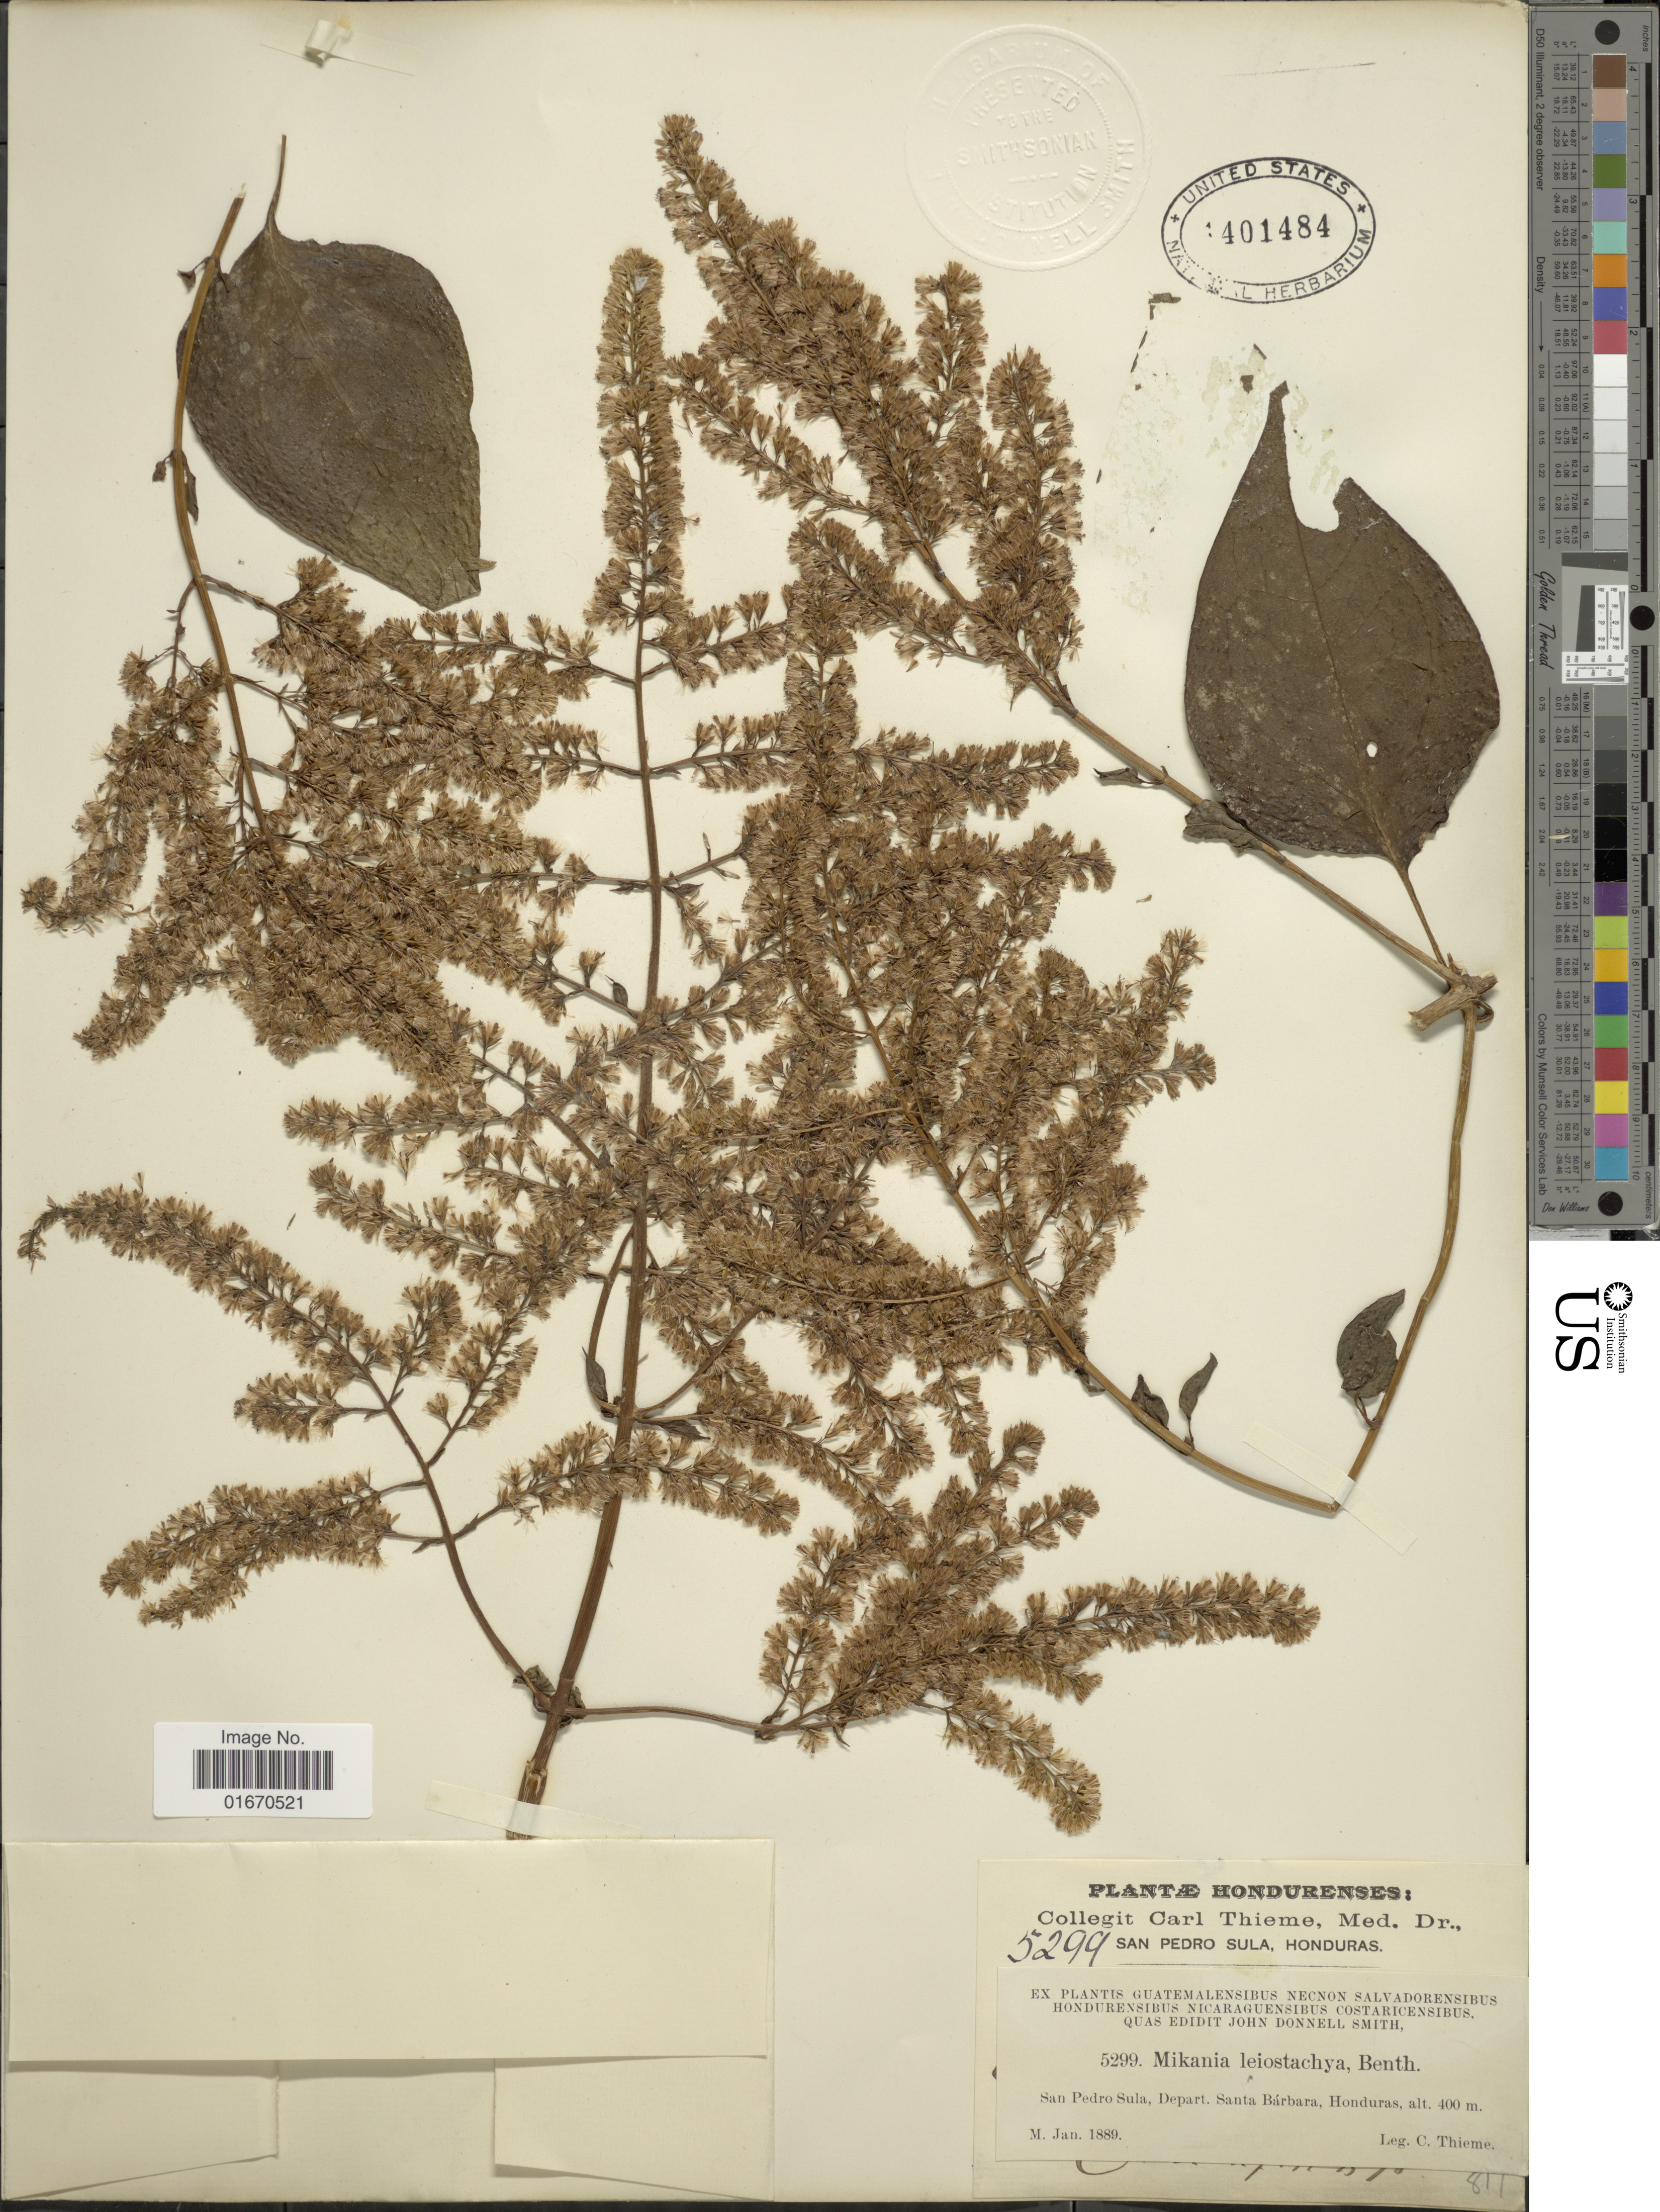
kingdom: Plantae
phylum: Tracheophyta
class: Magnoliopsida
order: Asterales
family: Asteraceae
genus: Mikania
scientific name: Mikania houstoniana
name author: (L.) B.L. Rob.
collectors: C. Thieme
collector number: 5299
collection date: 1889-01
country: Honduras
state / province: Santa Bárbara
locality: Hondurenses, San Pedro Sula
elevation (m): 400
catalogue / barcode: US 401484